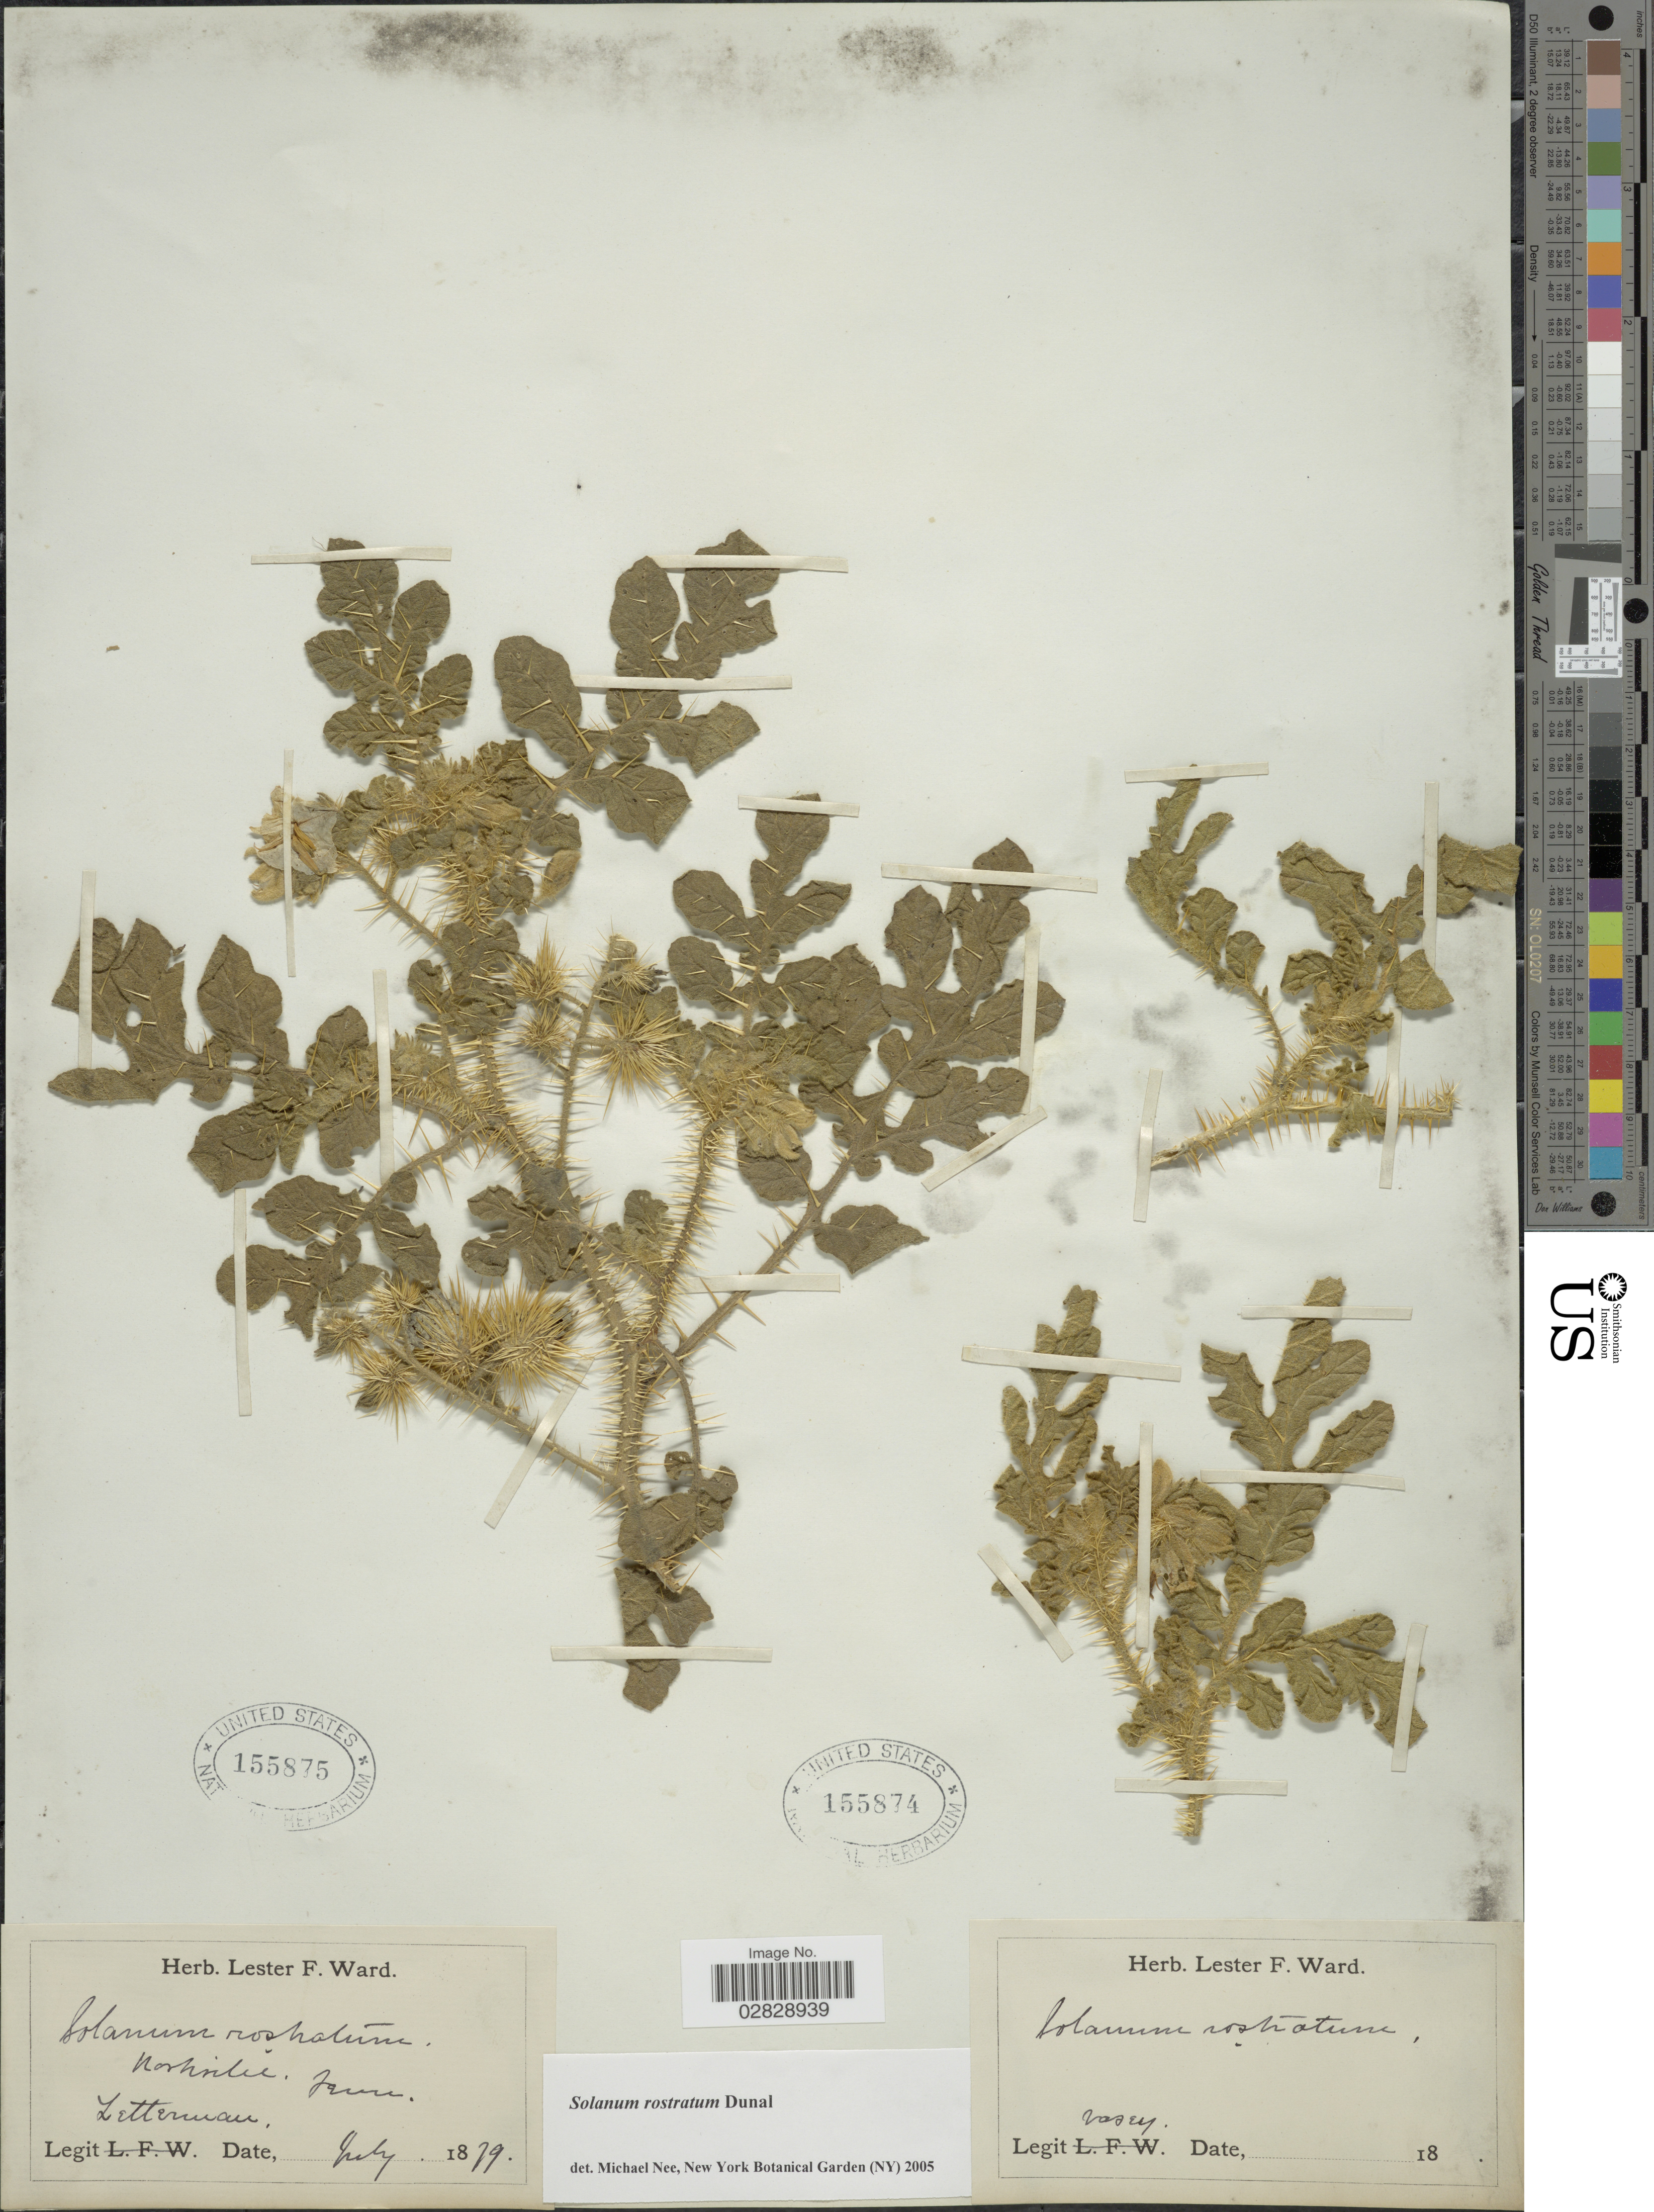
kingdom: Plantae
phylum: Tracheophyta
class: Magnoliopsida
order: Solanales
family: Solanaceae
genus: Solanum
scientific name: Solanum rostratum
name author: Dunal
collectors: Vasey, --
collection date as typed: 18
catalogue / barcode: US 155874-2